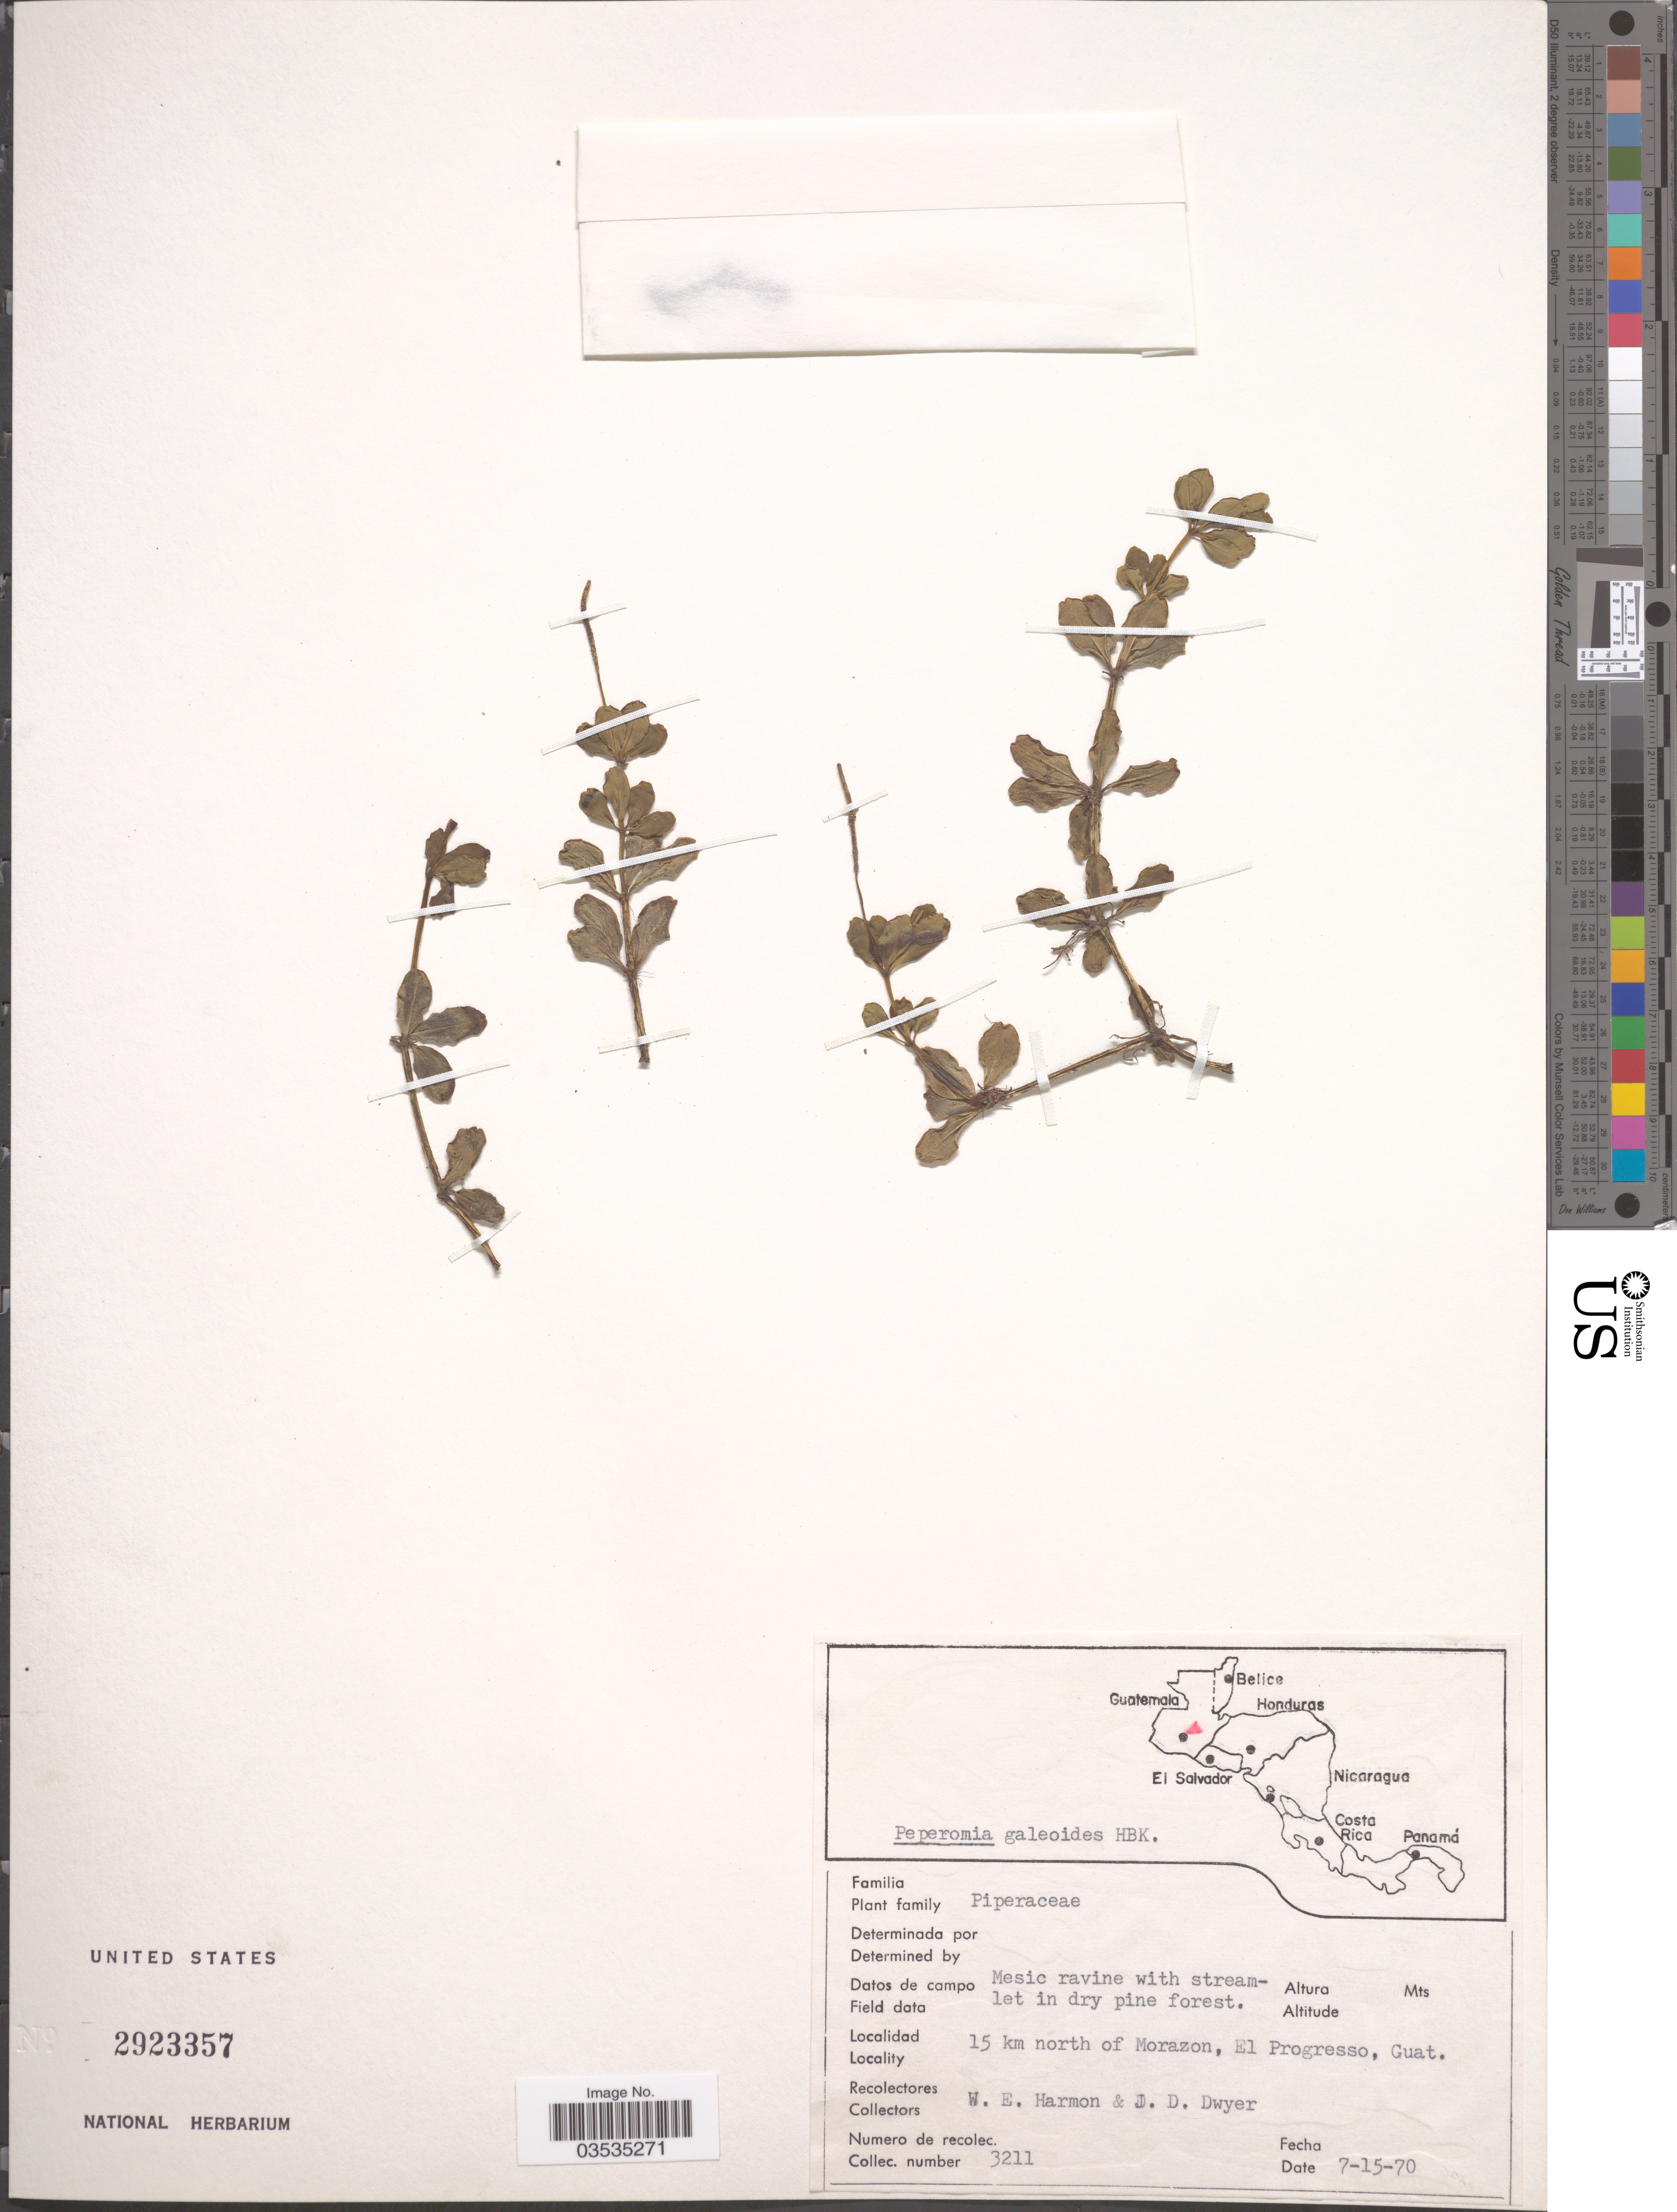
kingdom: Plantae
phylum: Tracheophyta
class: Magnoliopsida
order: Piperales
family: Piperaceae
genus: Peperomia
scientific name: Peperomia quadrifolia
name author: (L.) Kunth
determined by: Jiménez, José Estaban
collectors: W. E. Harmon & J. D. Dwyer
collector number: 3211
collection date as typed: Transcribed d/m/y: 15/7/70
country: Guatemala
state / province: El Progreso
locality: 15 km north of Morazon, El Progresso.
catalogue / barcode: US 2923357